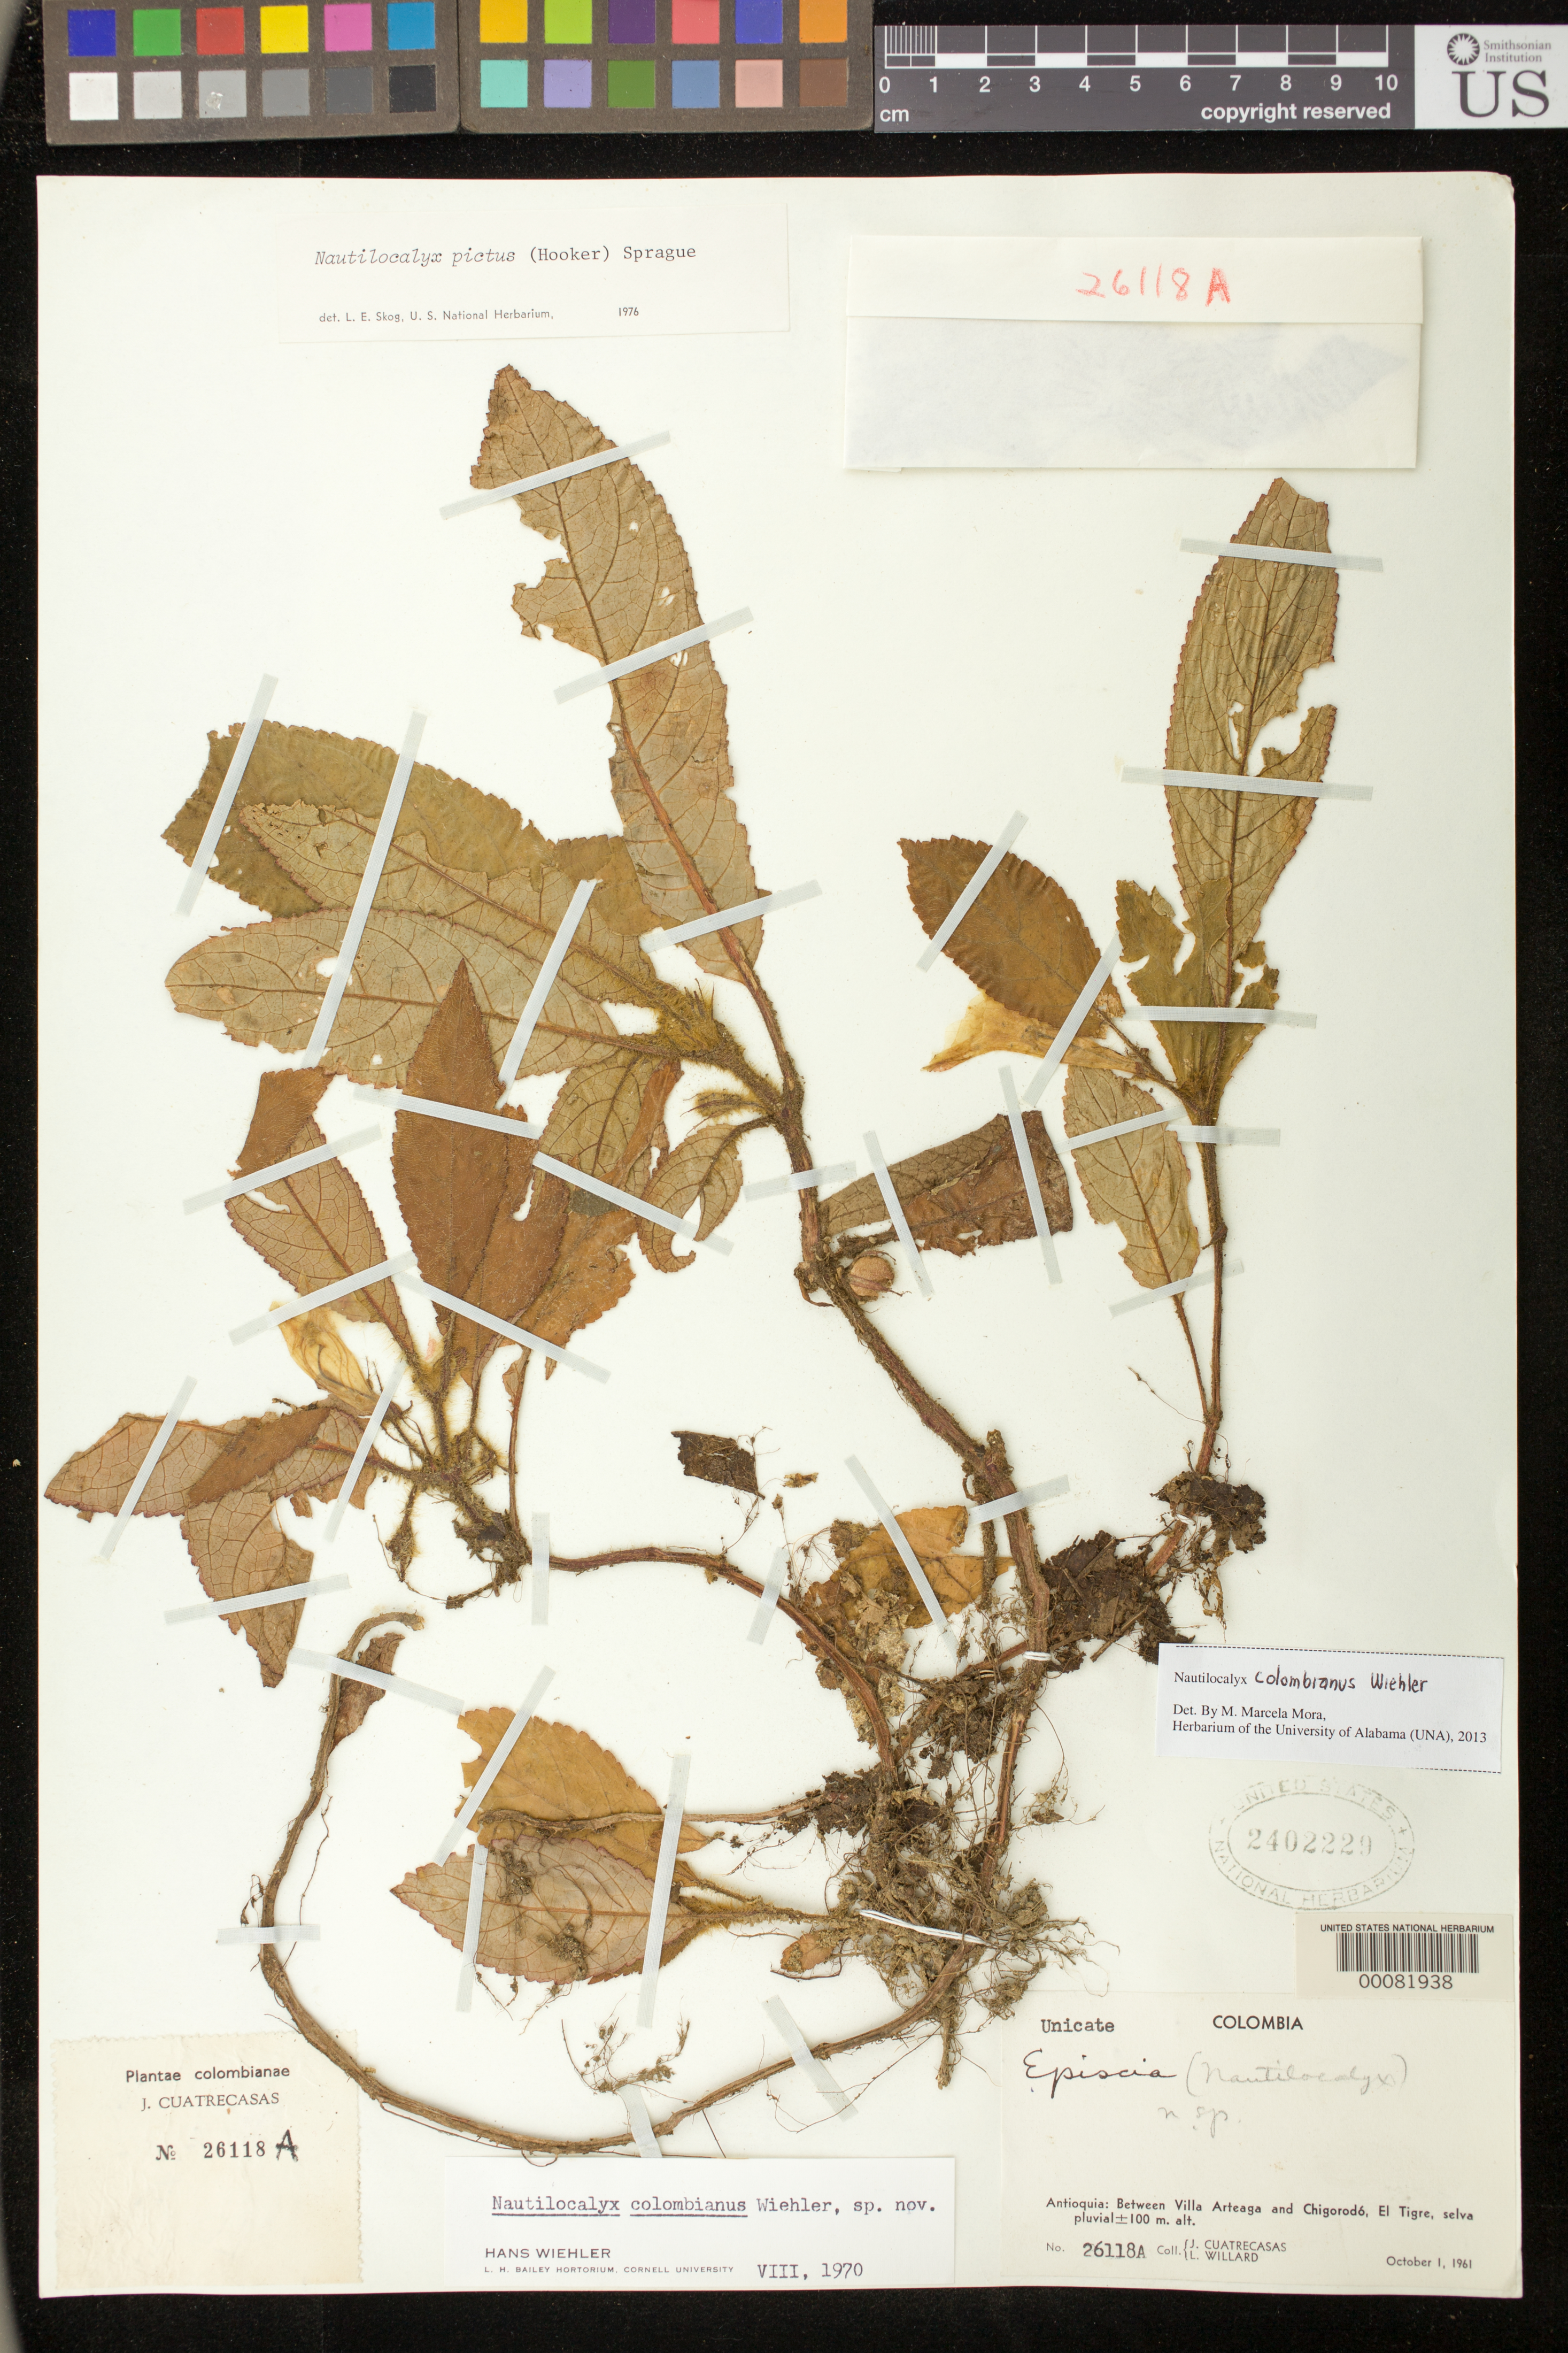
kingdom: Plantae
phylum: Tracheophyta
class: Magnoliopsida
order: Lamiales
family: Gesneriaceae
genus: Nautilocalyx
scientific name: Nautilocalyx colombianus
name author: Wiehler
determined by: Mora, M. Marcela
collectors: J. Cuatrecasas & L. Willard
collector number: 26118 A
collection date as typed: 01 Oct 1961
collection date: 1961-10-01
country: Colombia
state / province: Antioquia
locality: Between Villa Arteaga and Chigorodo, El Tigre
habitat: Pluvial forest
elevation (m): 100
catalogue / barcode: US 2402229